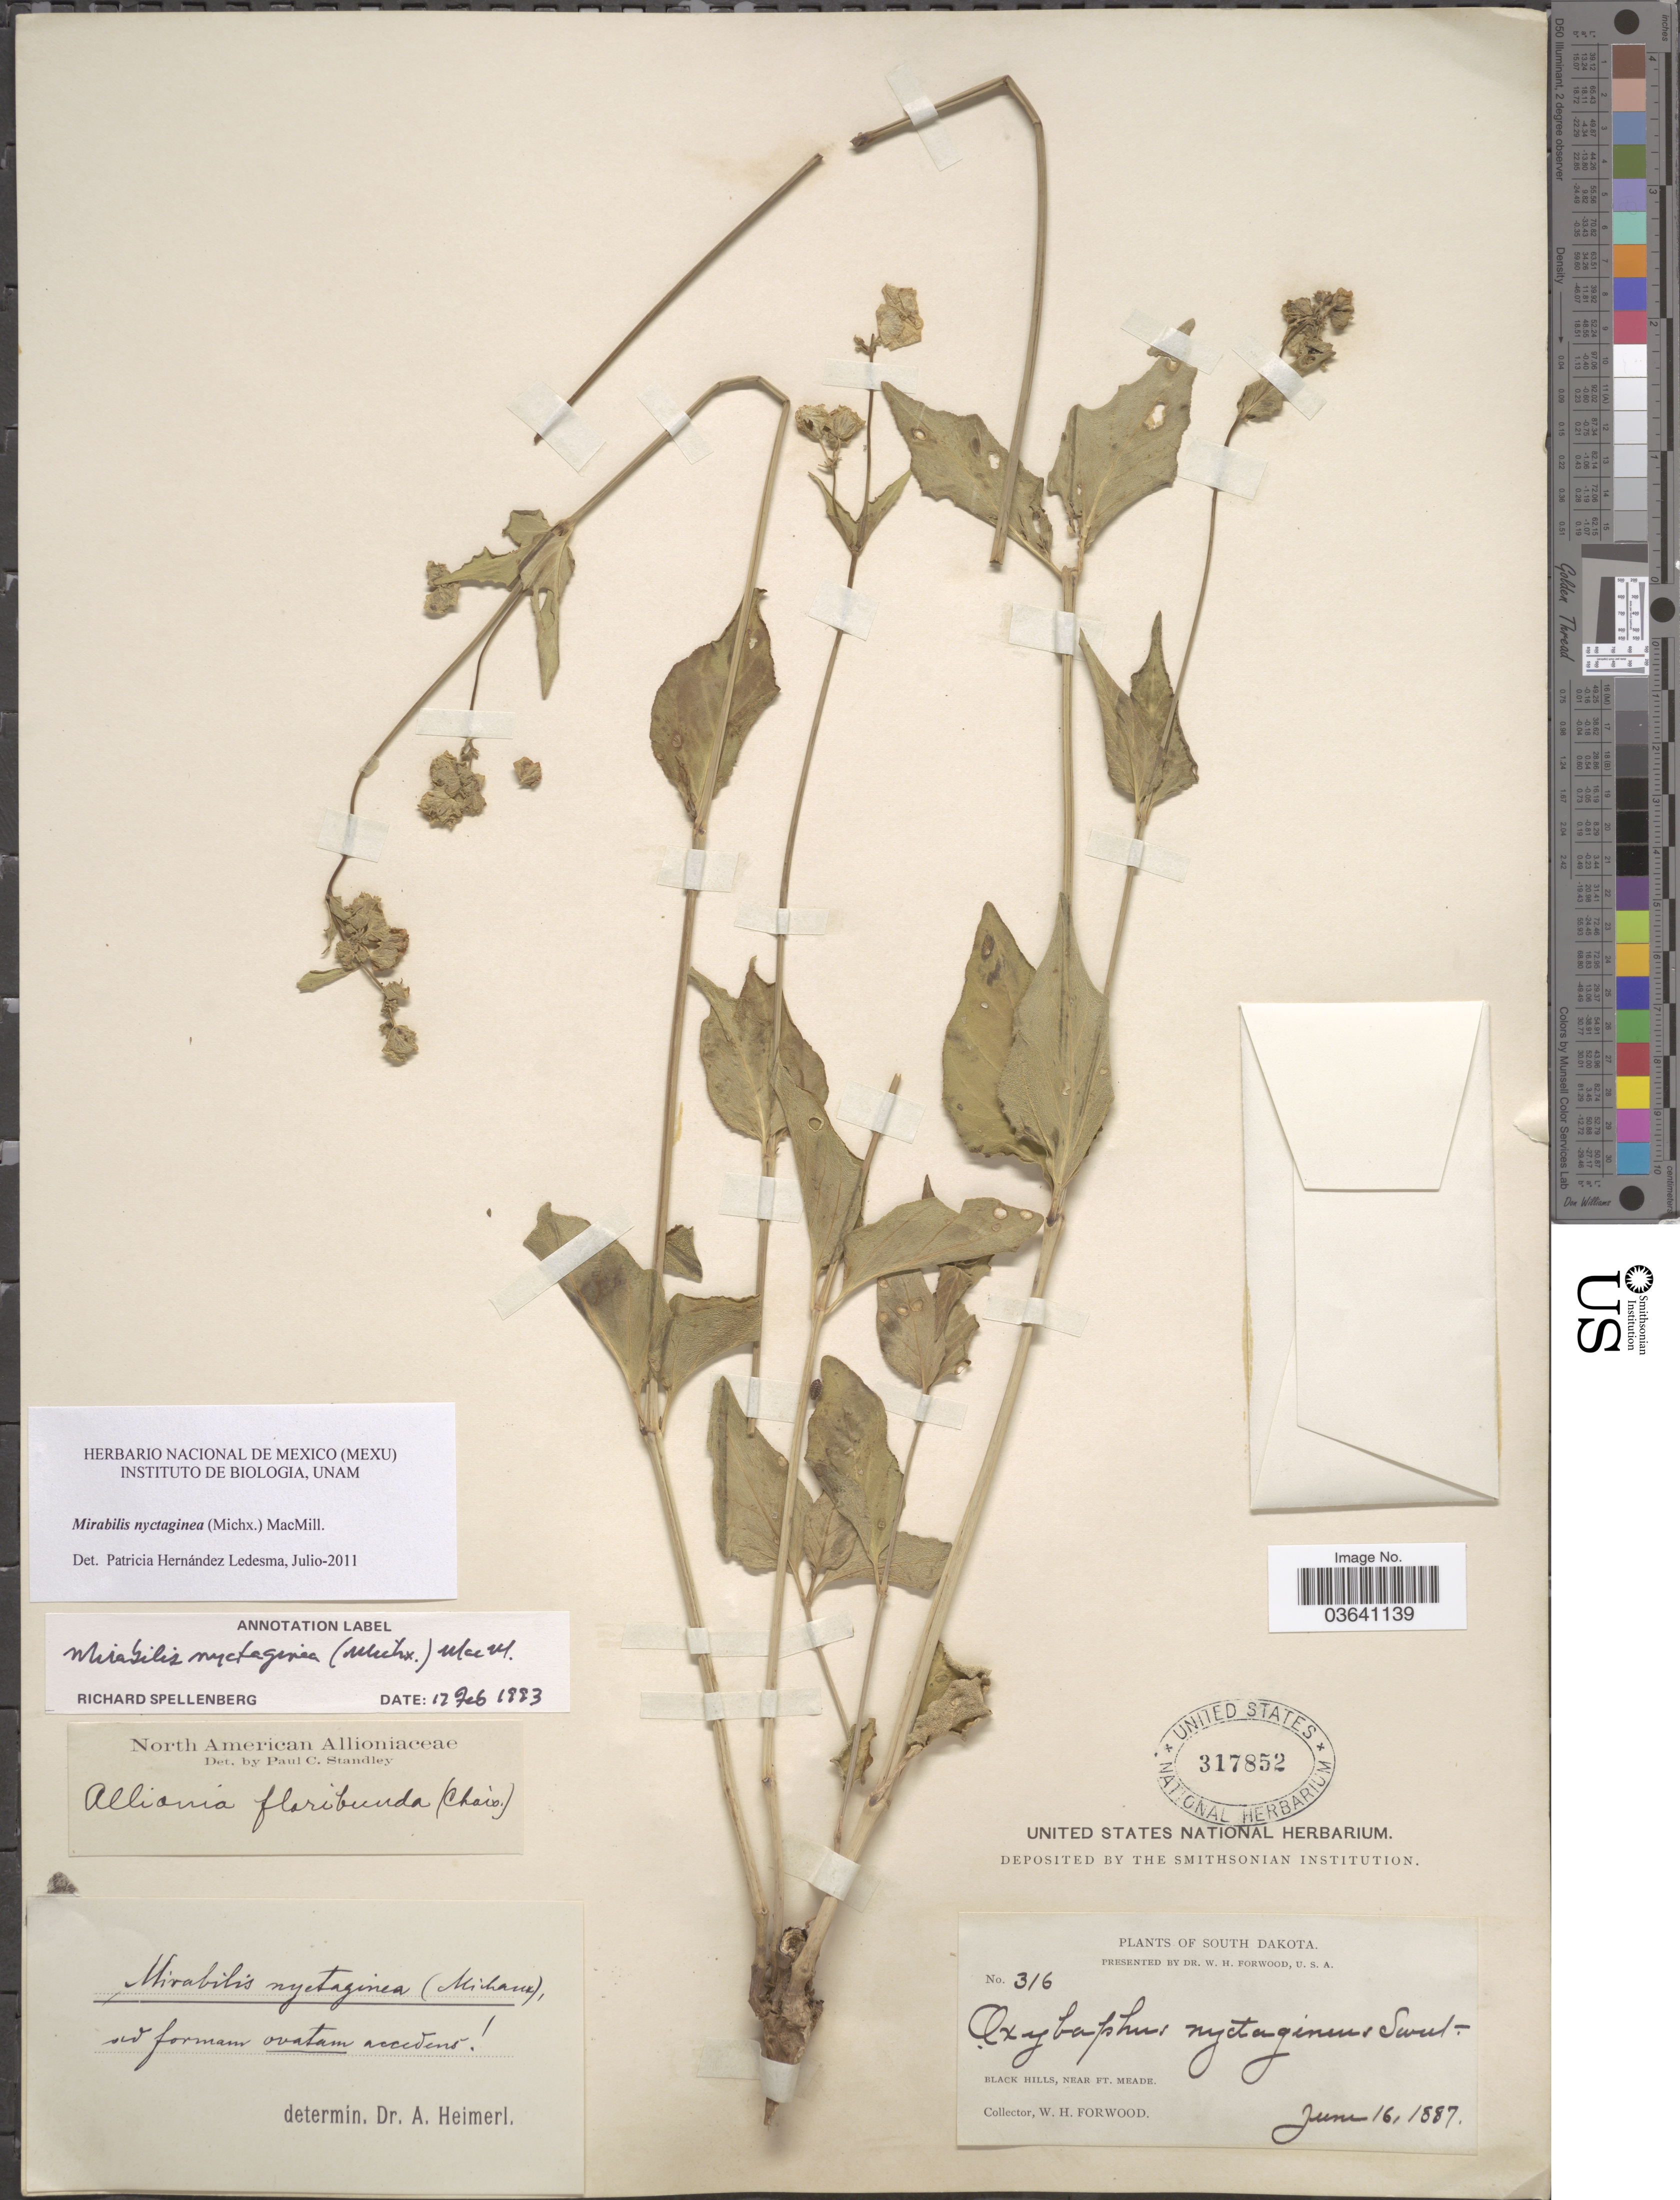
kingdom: Plantae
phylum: Tracheophyta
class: Magnoliopsida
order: Caryophyllales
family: Nyctaginaceae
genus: Mirabilis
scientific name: Mirabilis nyctaginea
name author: (Michx.) MacMill.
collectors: W. Forwood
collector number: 316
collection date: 1887-06-16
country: United States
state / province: South Dakota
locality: Black Hills, near Ft. Meade.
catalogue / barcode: US 317852